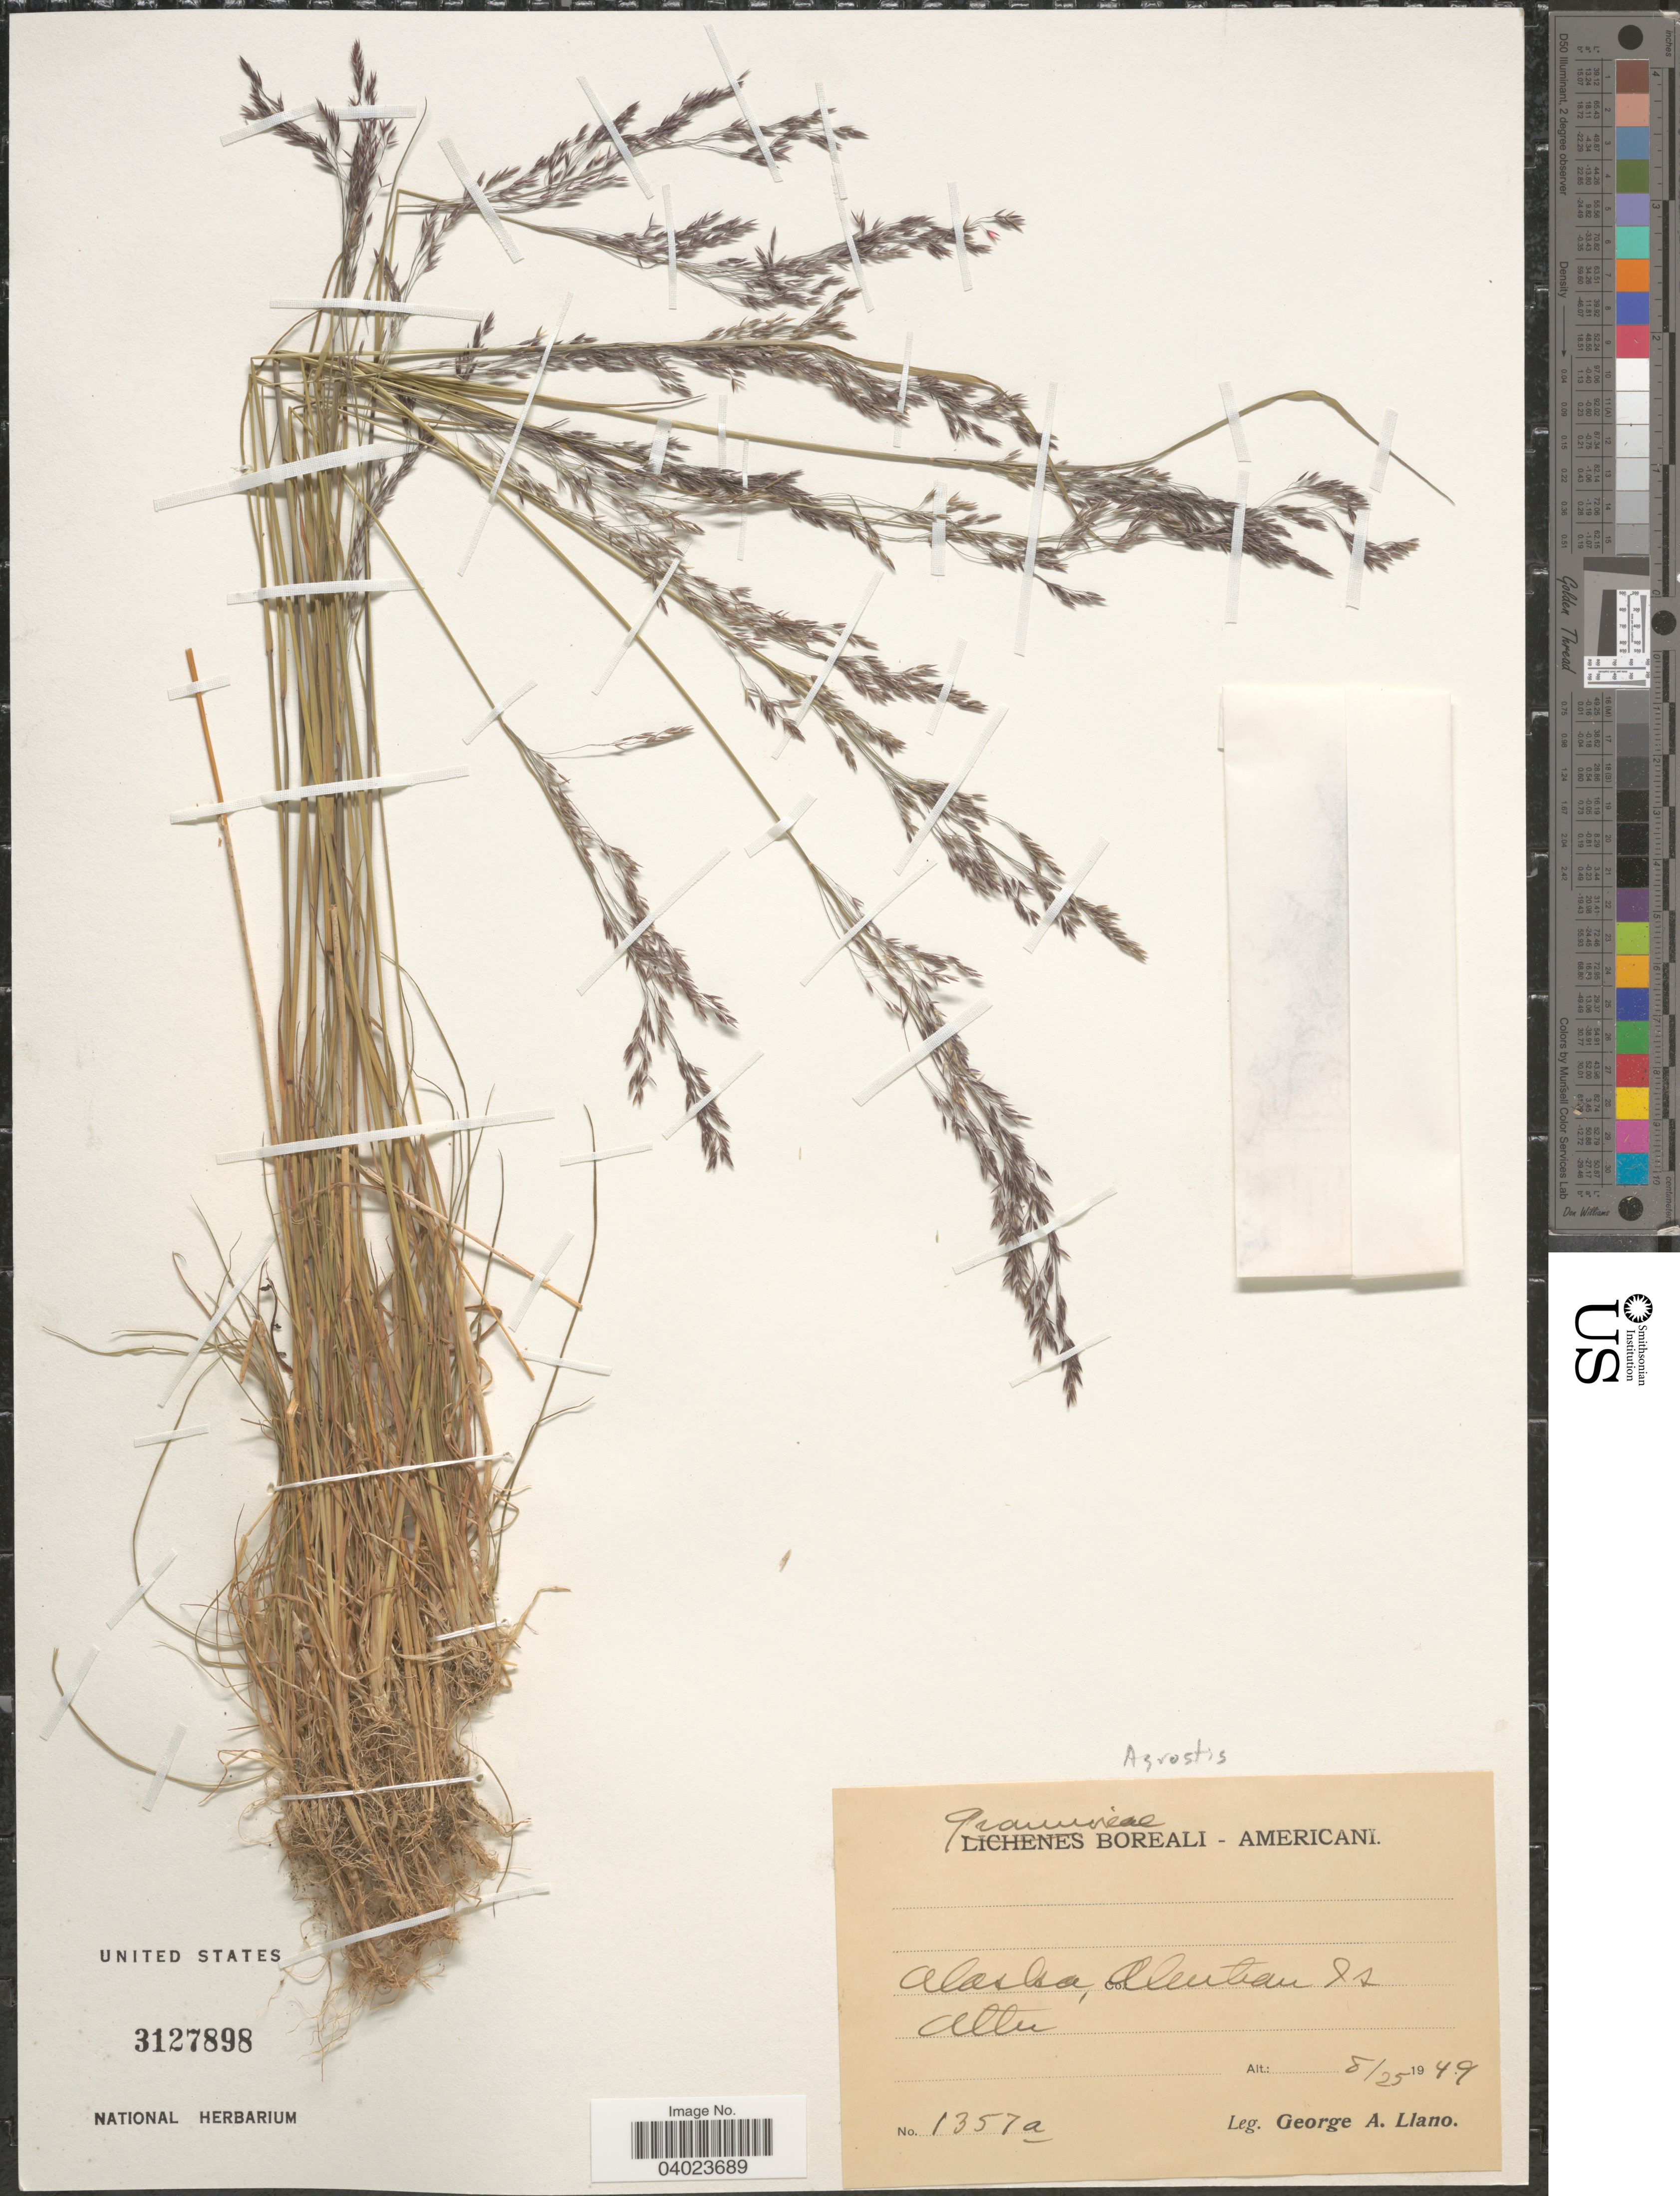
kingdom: Plantae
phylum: Tracheophyta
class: Liliopsida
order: Poales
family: Poaceae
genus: Agrostis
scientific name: Agrostis sp.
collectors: G. Llano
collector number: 1357a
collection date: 1949-08-25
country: United States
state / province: Alaska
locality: Aleutian Is. Attu.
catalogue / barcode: US 3127898